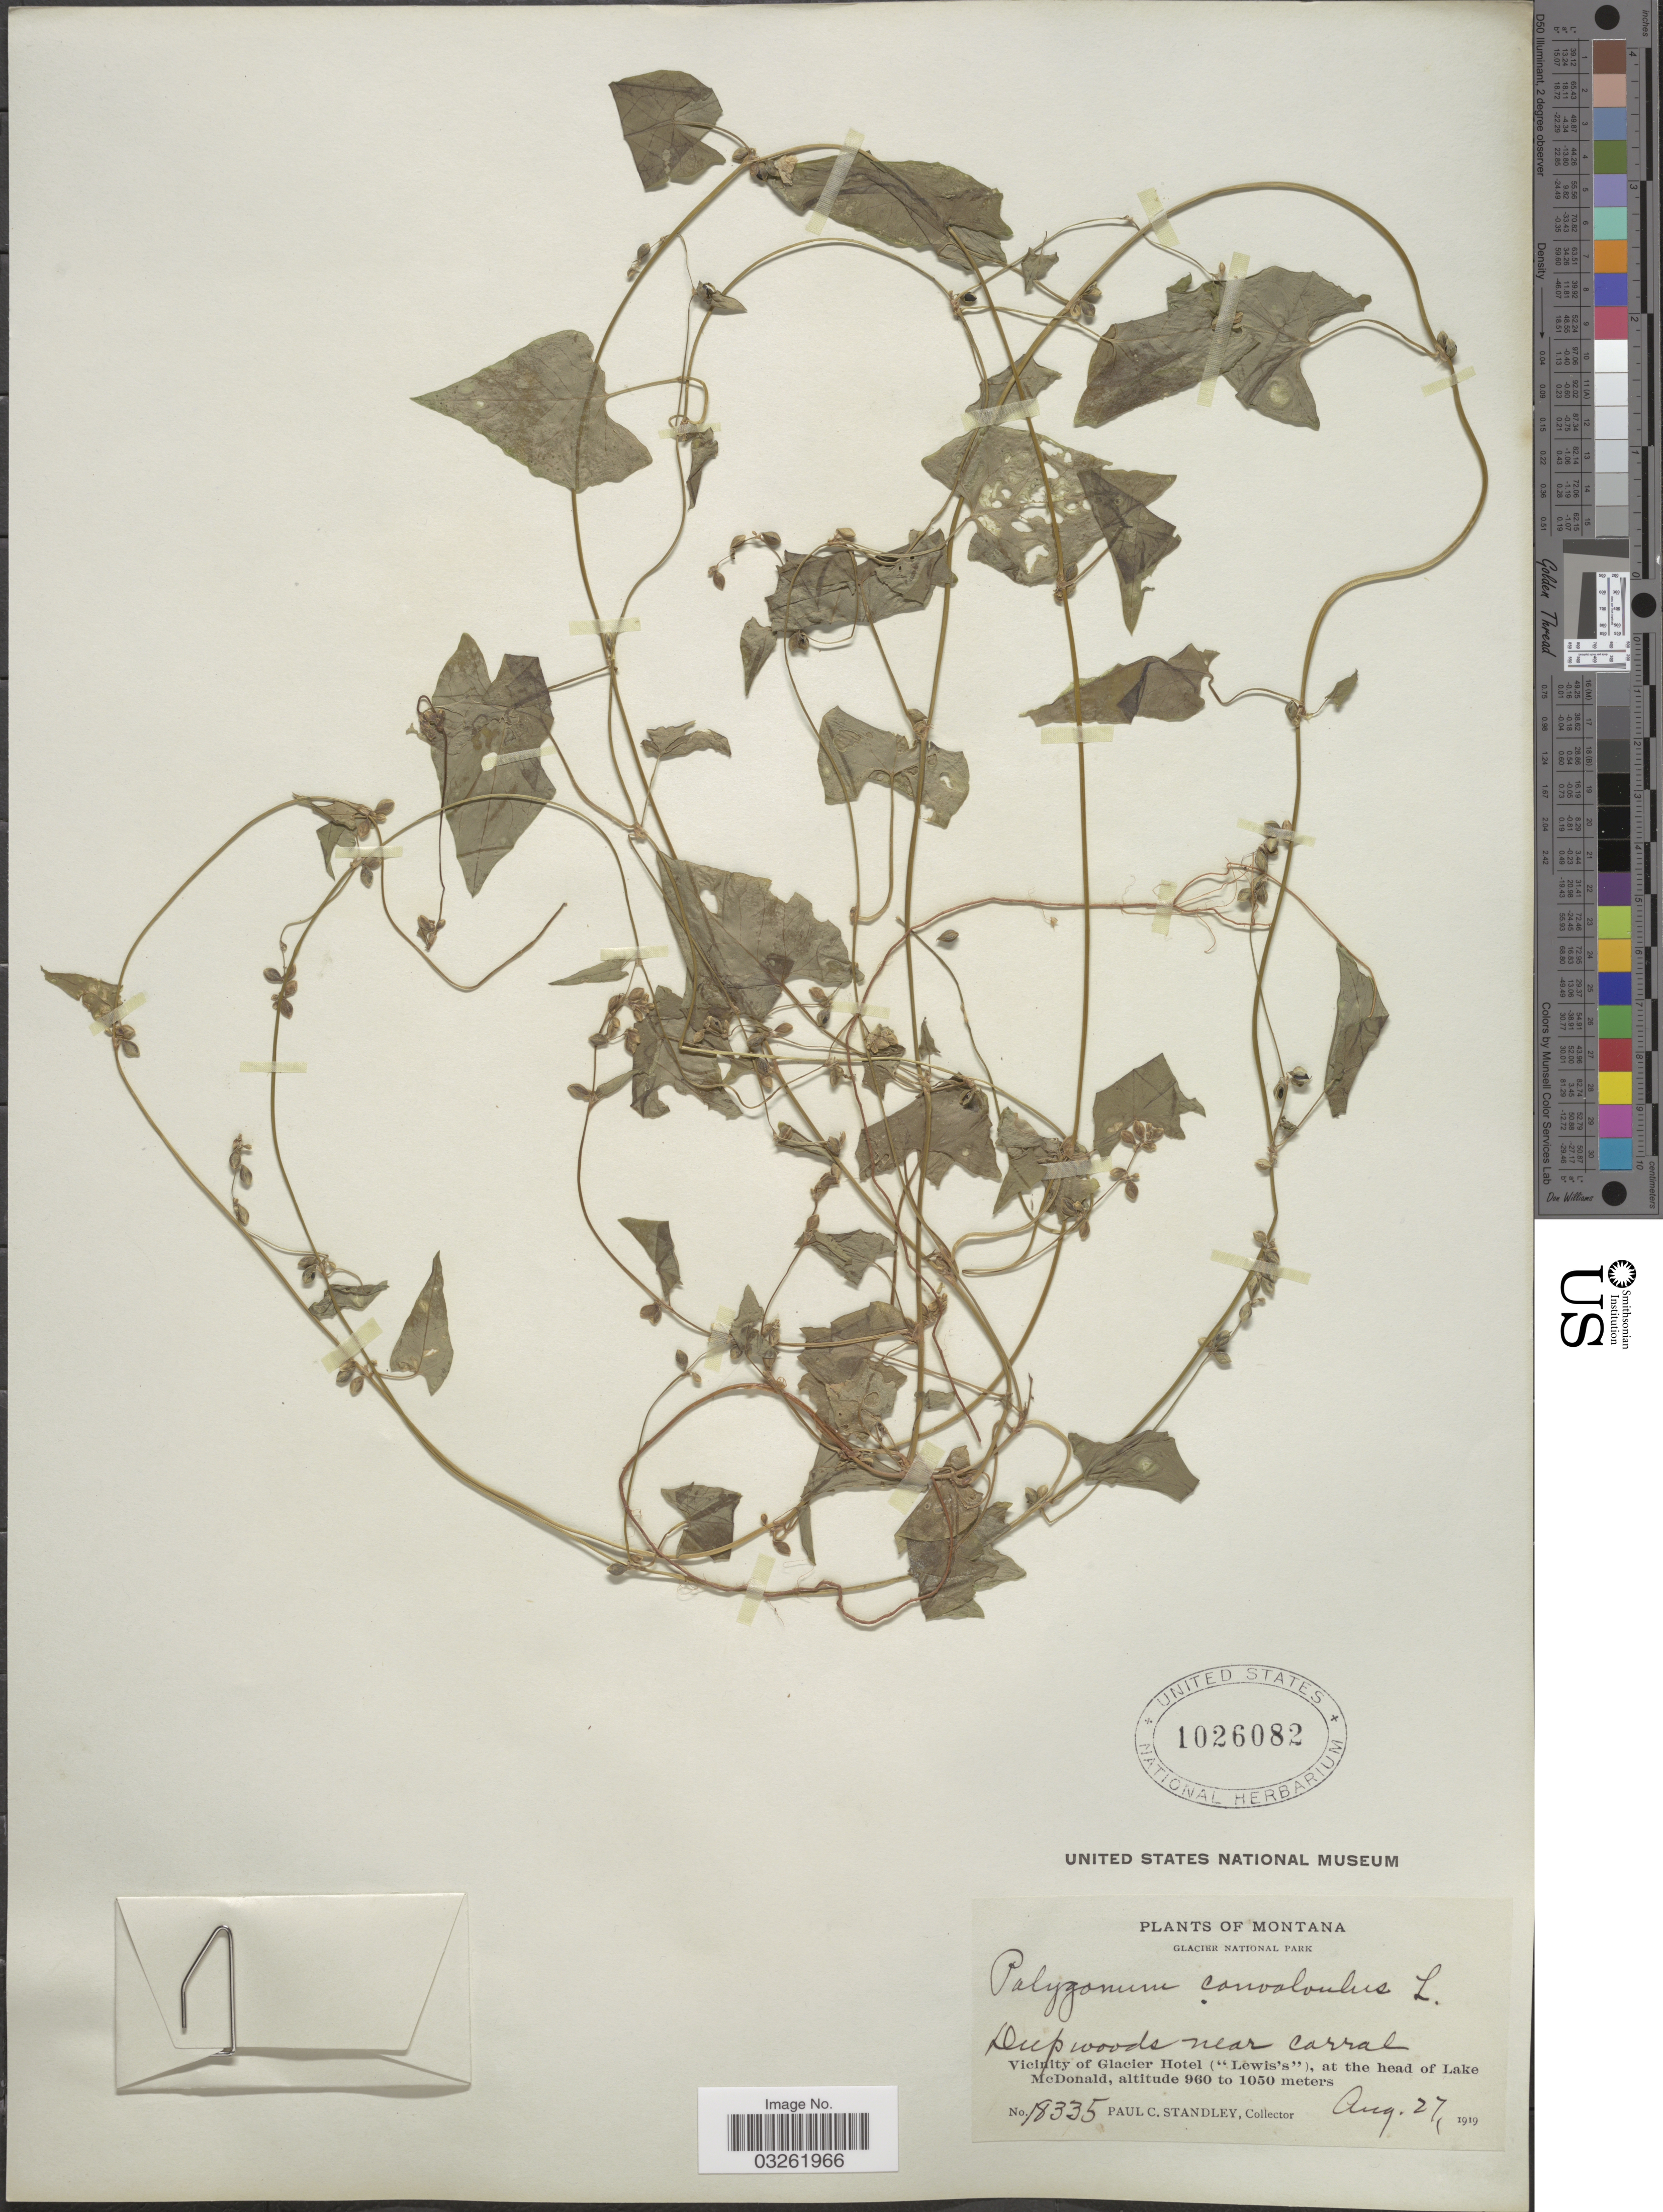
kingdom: Plantae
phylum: Tracheophyta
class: Magnoliopsida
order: Caryophyllales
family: Polygonaceae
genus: Fallopia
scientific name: Fallopia convolvulus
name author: (L.) Á. Löve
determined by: Strong, M. T., (US), Smithsonian Institution - National Museum of Natural History (UNITED STATES)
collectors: P. C. Standley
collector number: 18335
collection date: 1919-08-27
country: United States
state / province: Montana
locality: Glacier National Park. Vicinity of Glacier Hotel ("Lewis's"), at the head of Lake McDonald.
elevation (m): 960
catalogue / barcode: US 1026082